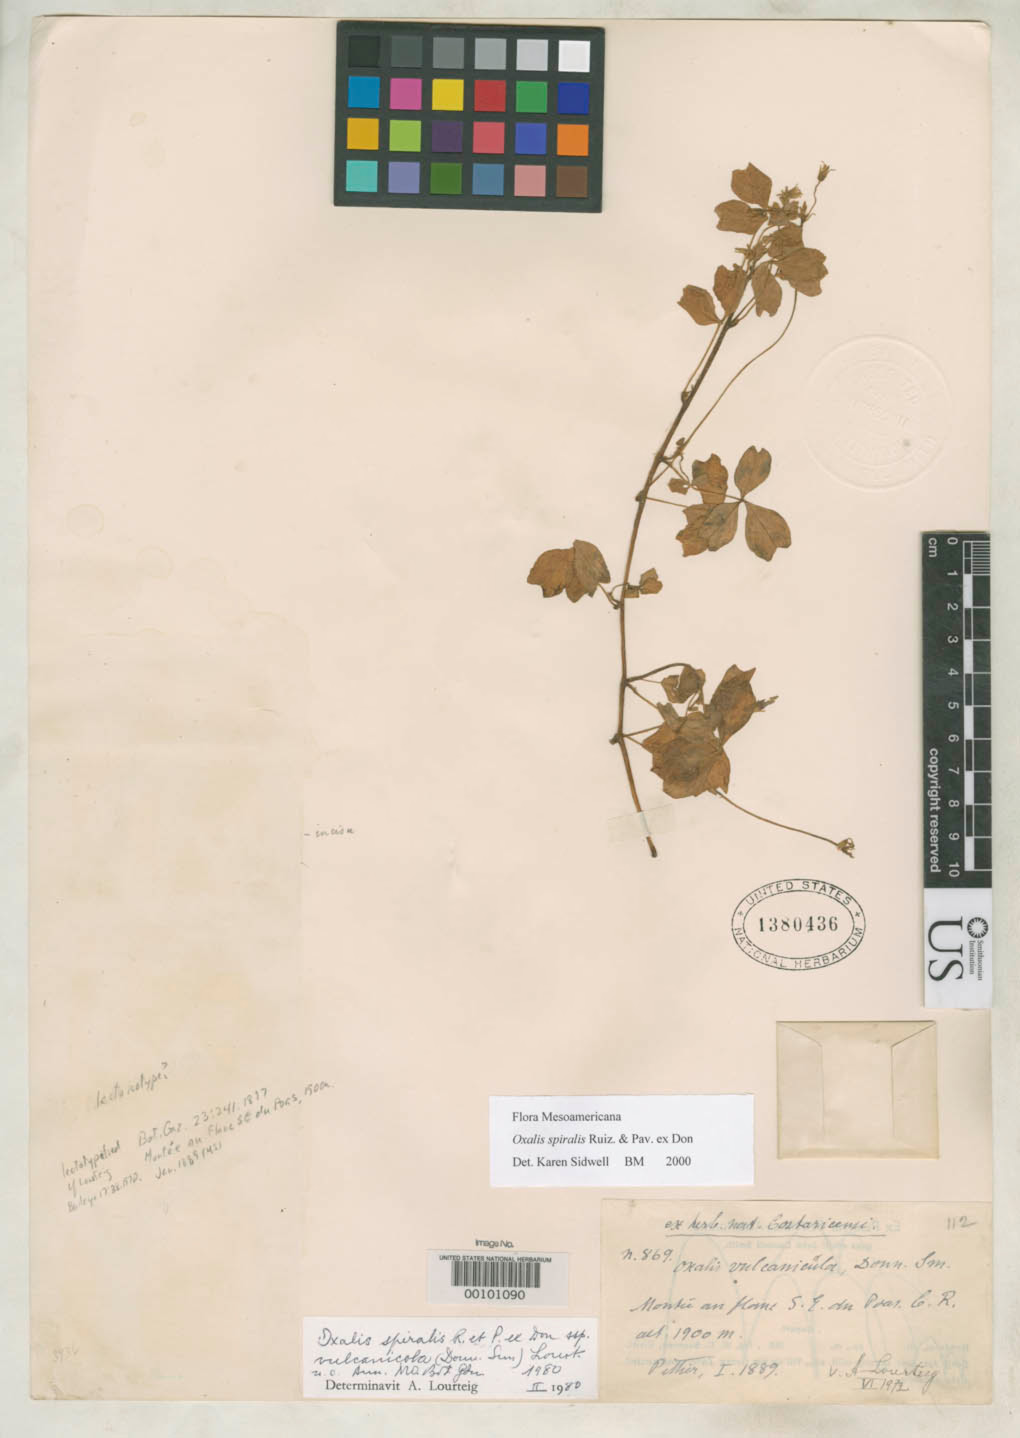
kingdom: Plantae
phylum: Tracheophyta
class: Magnoliopsida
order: Oxalidales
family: Oxalidaceae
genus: Oxalis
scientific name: Oxalis vulcanicola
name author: Donn. Sm.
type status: Lectotype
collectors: H. F. Pittier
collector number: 869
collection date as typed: Jan 1889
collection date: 1889-01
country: Costa Rica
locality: Montee au Flane se du Poás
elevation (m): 1900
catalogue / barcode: US 1380436